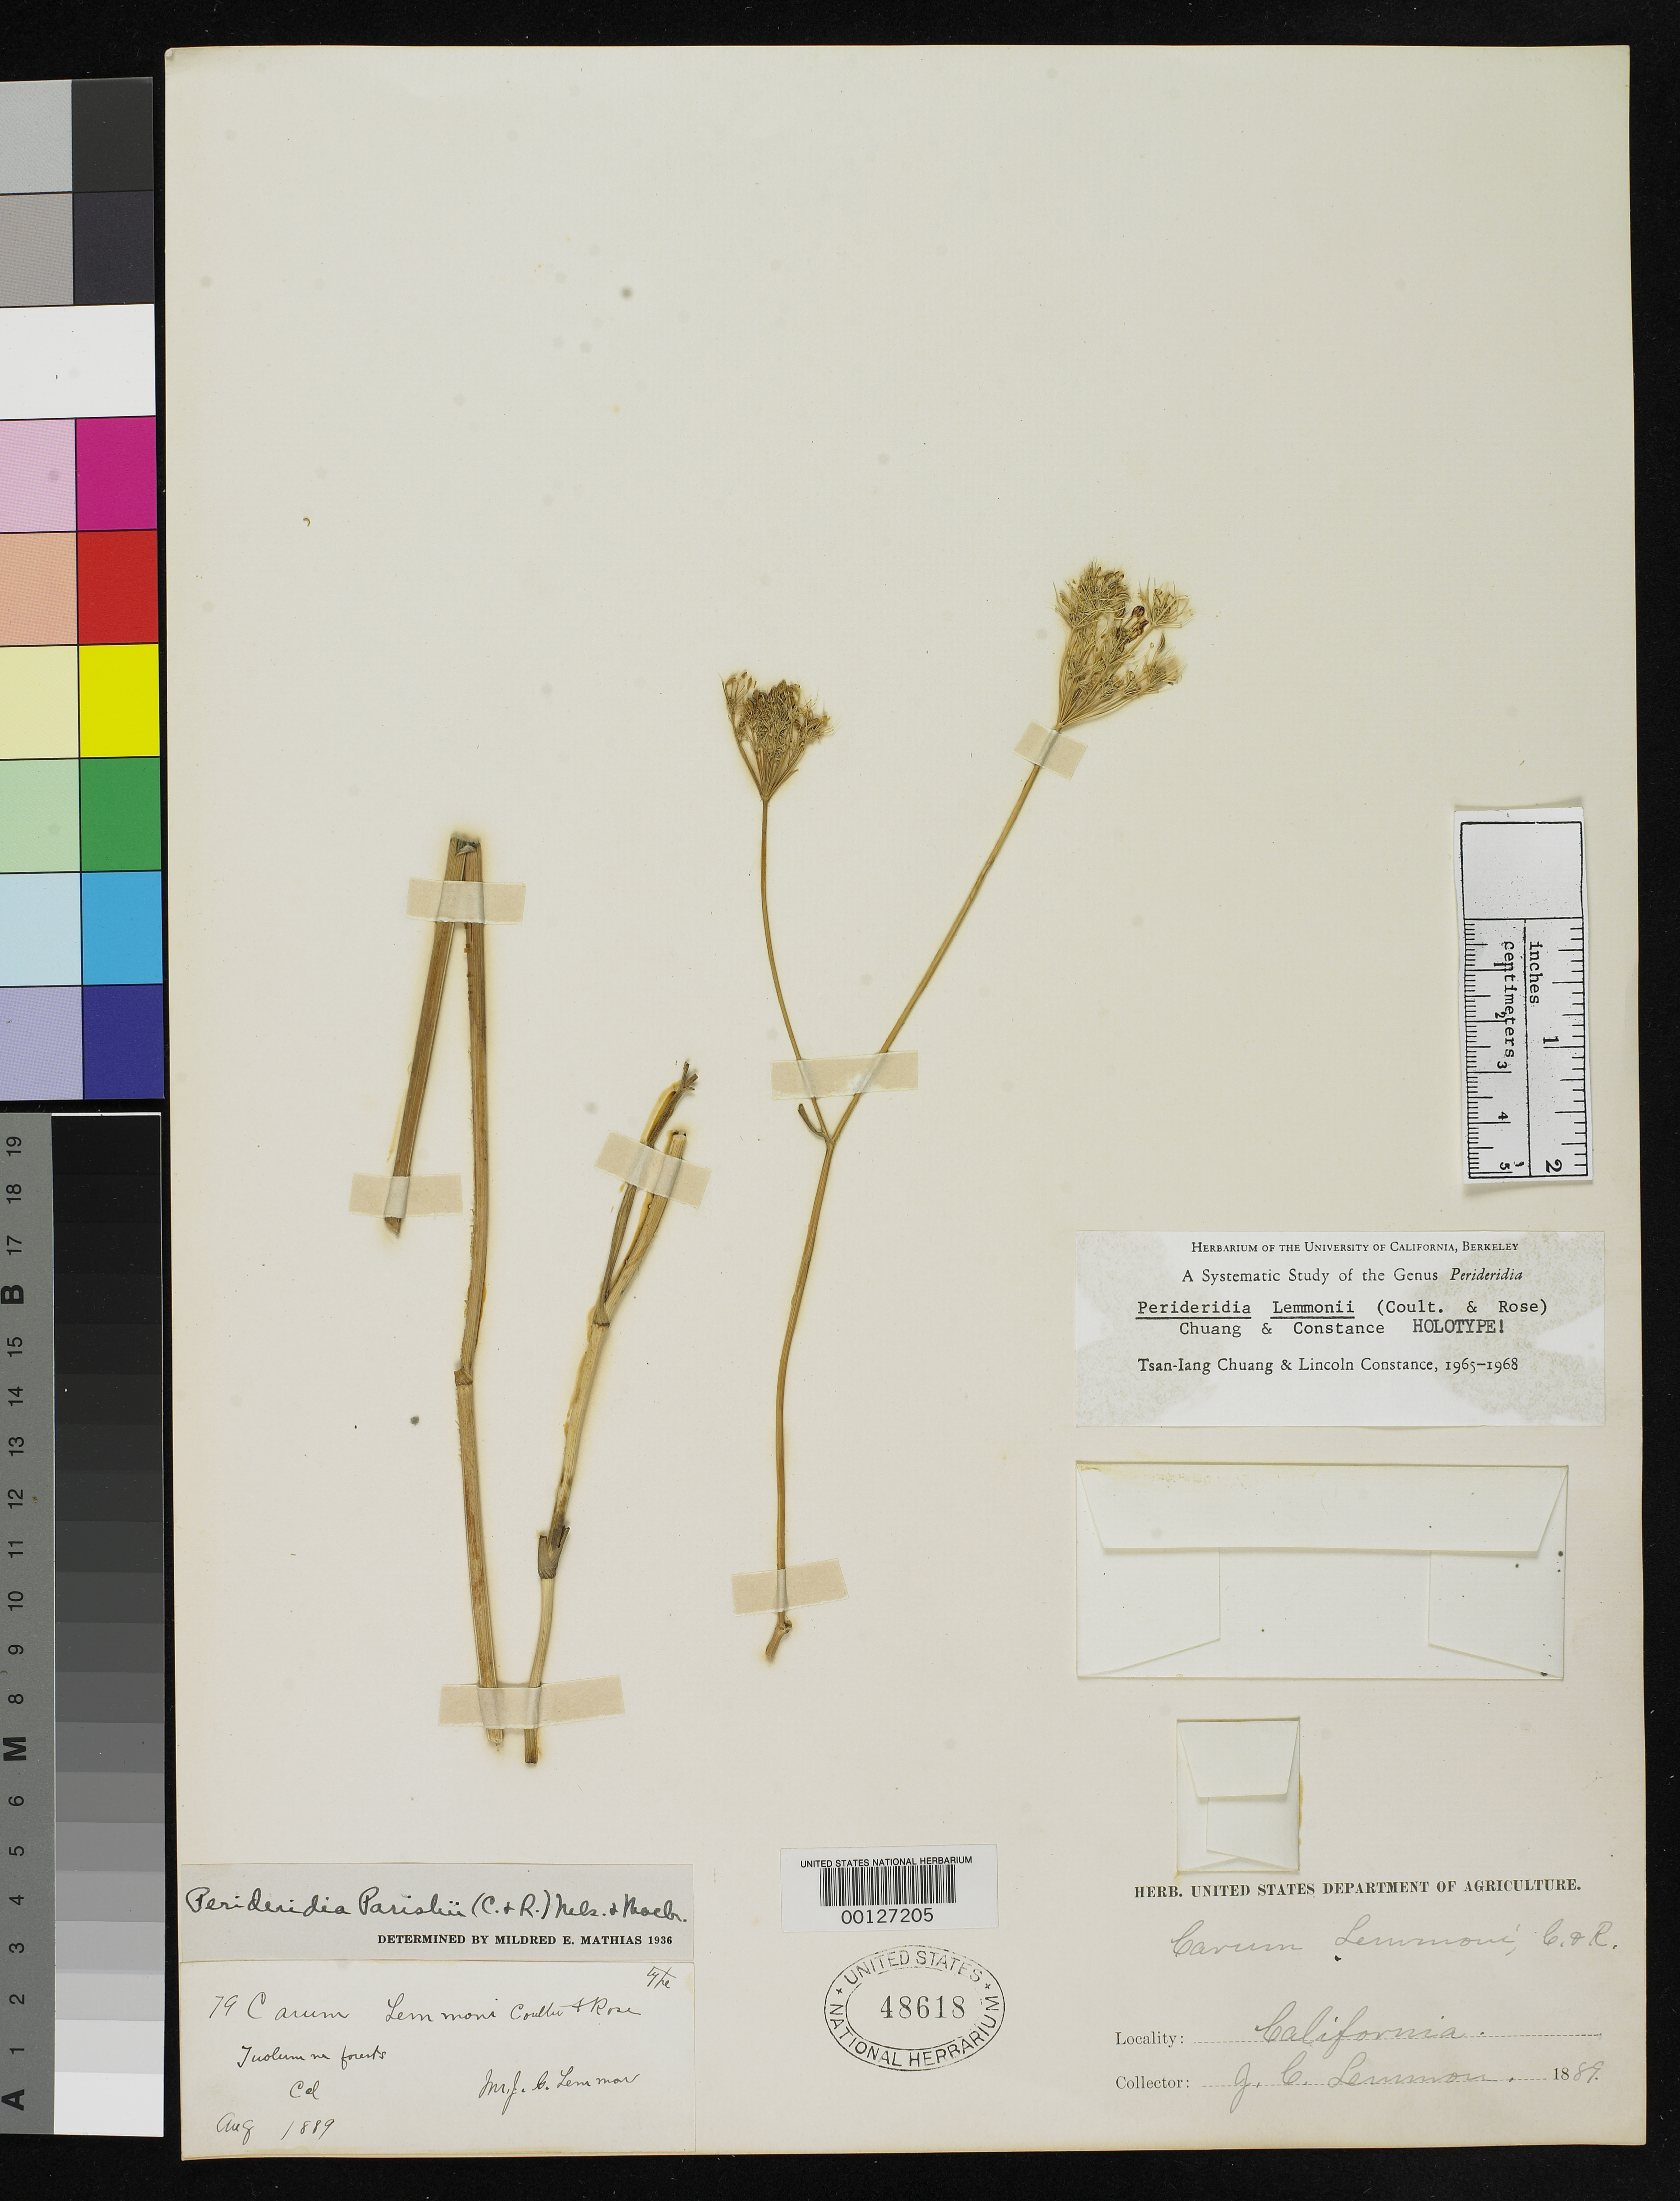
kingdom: Plantae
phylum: Tracheophyta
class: Magnoliopsida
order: Apiales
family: Apiaceae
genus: Carum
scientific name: Carum lemmonii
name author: J.M. Coult. & Rose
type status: Type Collection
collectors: J. G. Lemmon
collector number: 79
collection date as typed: Aug 1889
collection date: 1889-08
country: United States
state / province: California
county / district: Tuolumne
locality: Tuolumne forest.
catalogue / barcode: US 48618